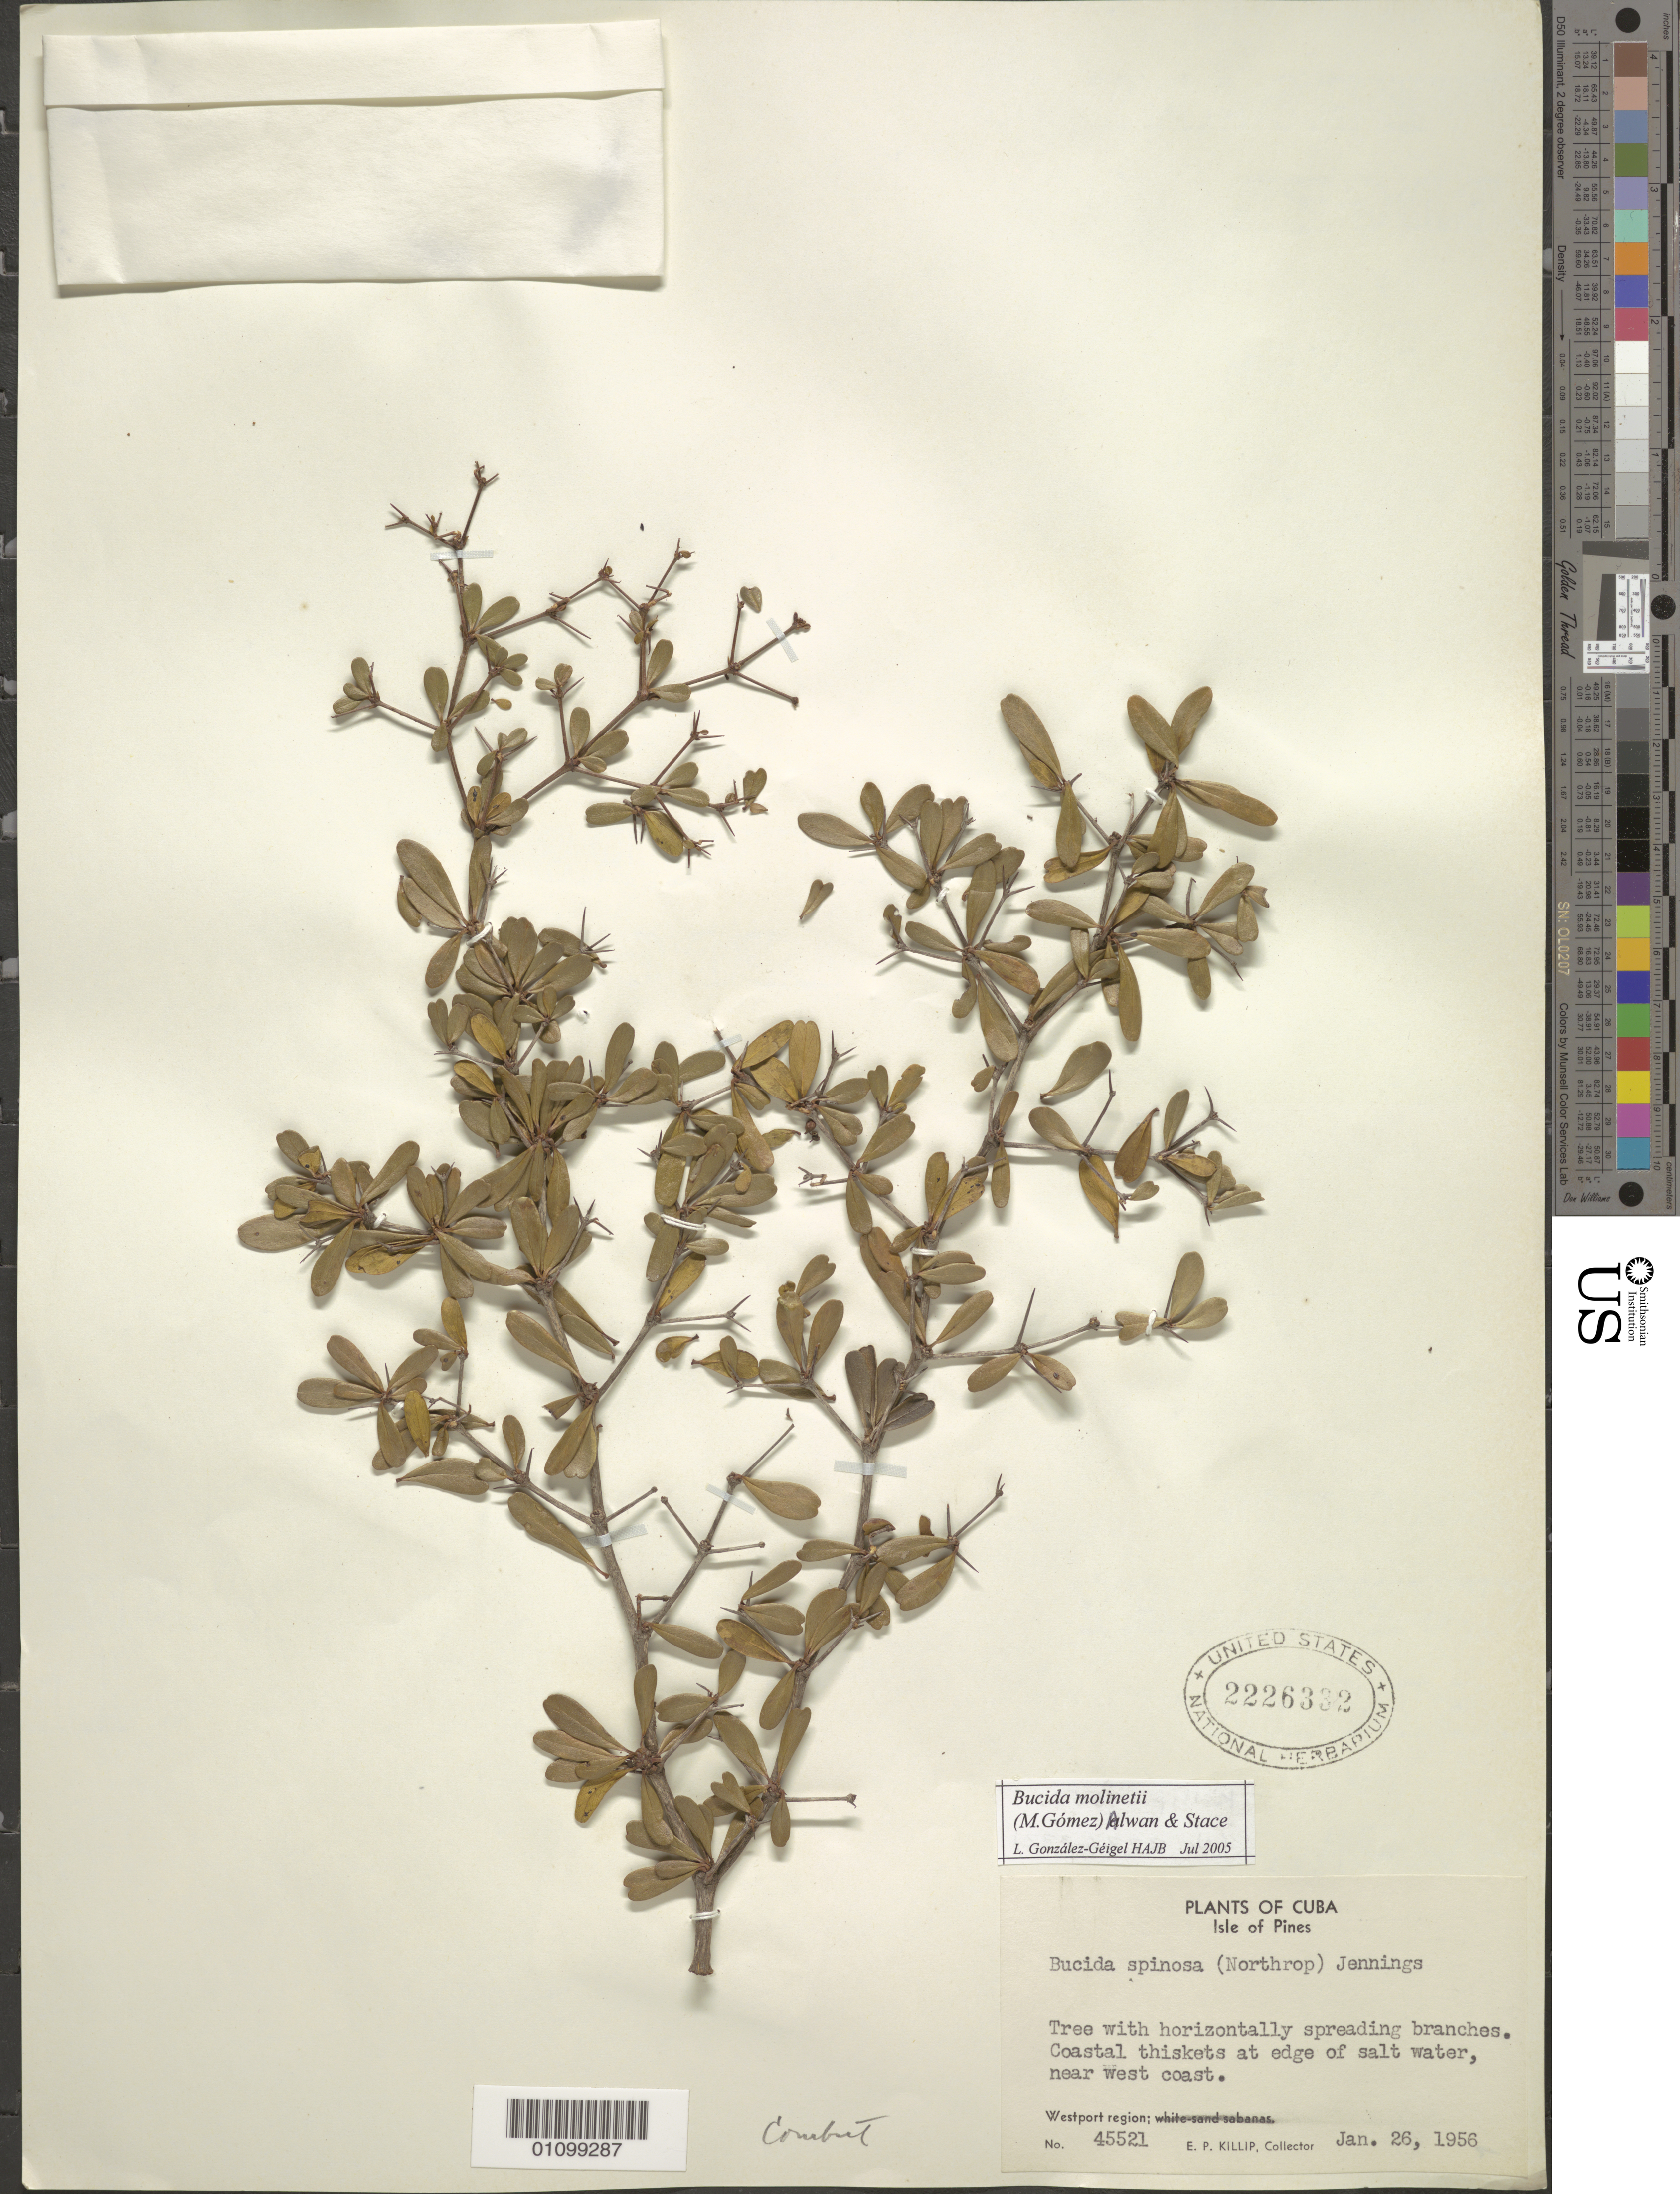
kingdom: Plantae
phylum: Tracheophyta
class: Magnoliopsida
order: Myrtales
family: Combretaceae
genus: Terminalia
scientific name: Terminalia molinetii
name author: M. Gómez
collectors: E. P. Killip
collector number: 45521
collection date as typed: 26 Jan 1956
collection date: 1956-01-26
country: Cuba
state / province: Isla de La Juventud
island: Isla de la Juventud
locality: near west coast Westport region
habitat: Coastal thiskets at edge of salt water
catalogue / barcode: US 2226332